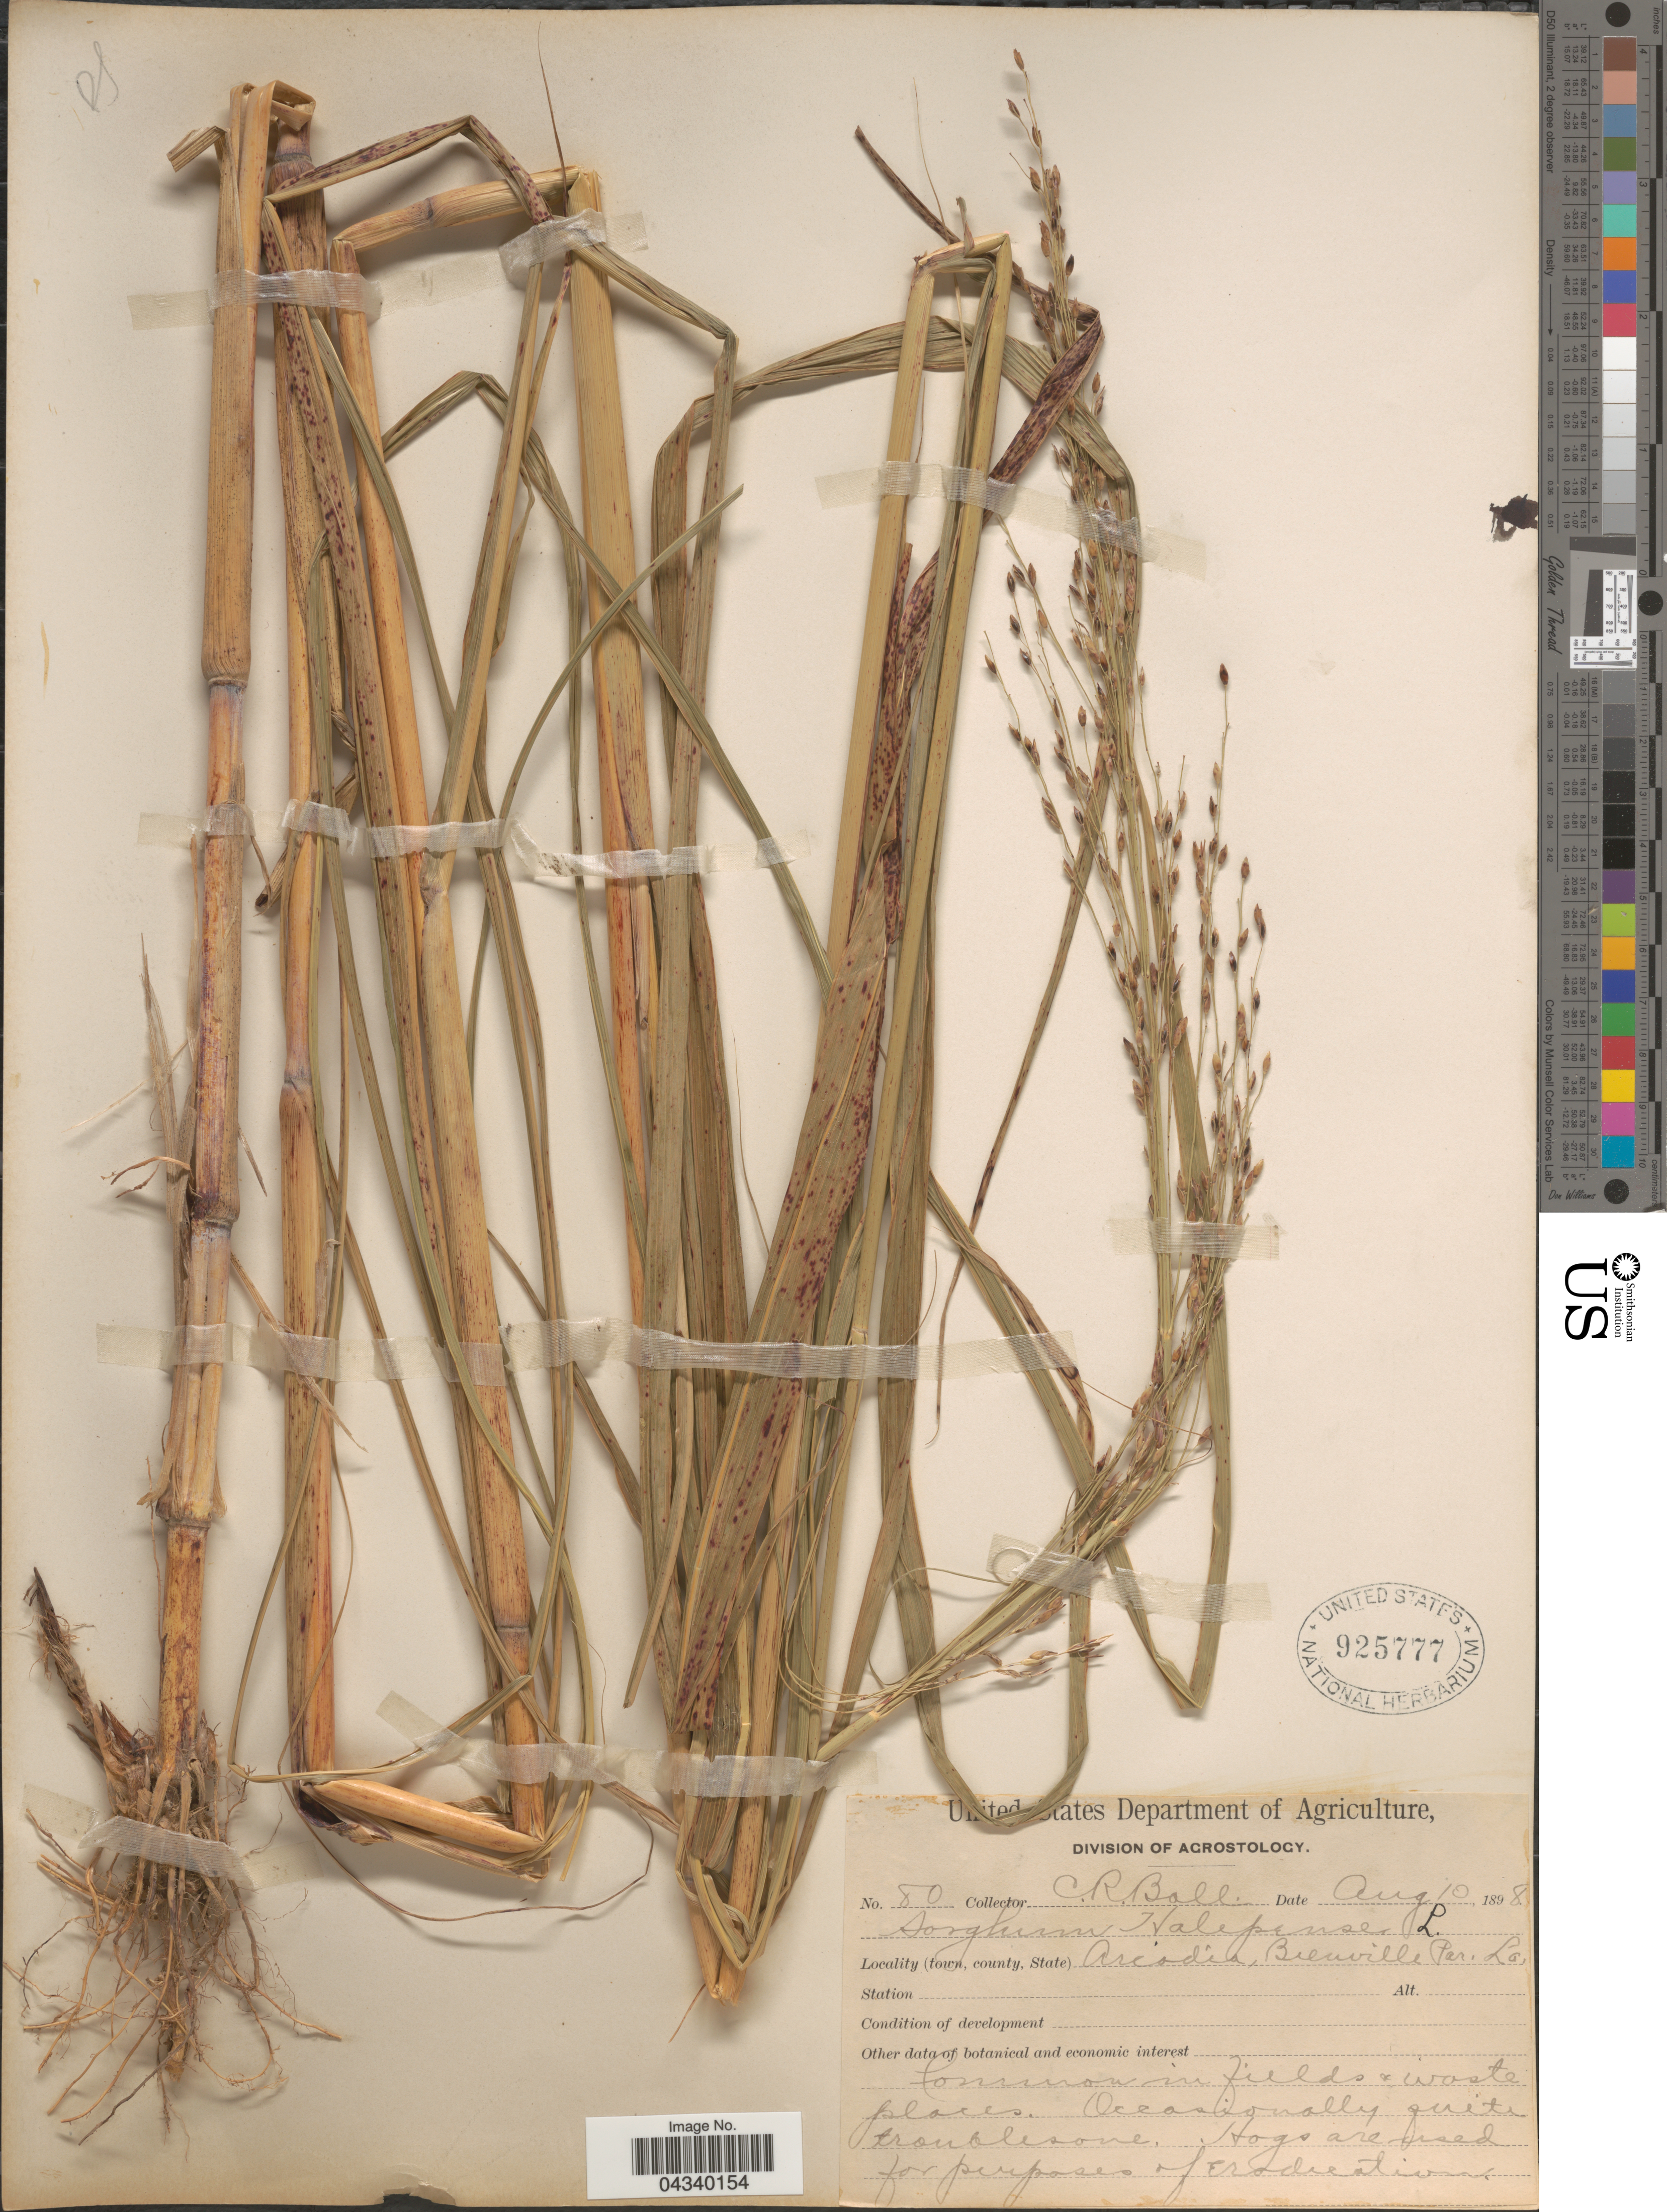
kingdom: Plantae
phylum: Tracheophyta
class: Liliopsida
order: Poales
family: Poaceae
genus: Sorghum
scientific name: Sorghum halepense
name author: (L.) Pers.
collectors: C. R. Ball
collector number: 80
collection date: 1898-08-10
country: United States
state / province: Louisiana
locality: Arcodia, Bienville Par.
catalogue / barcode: US 925777